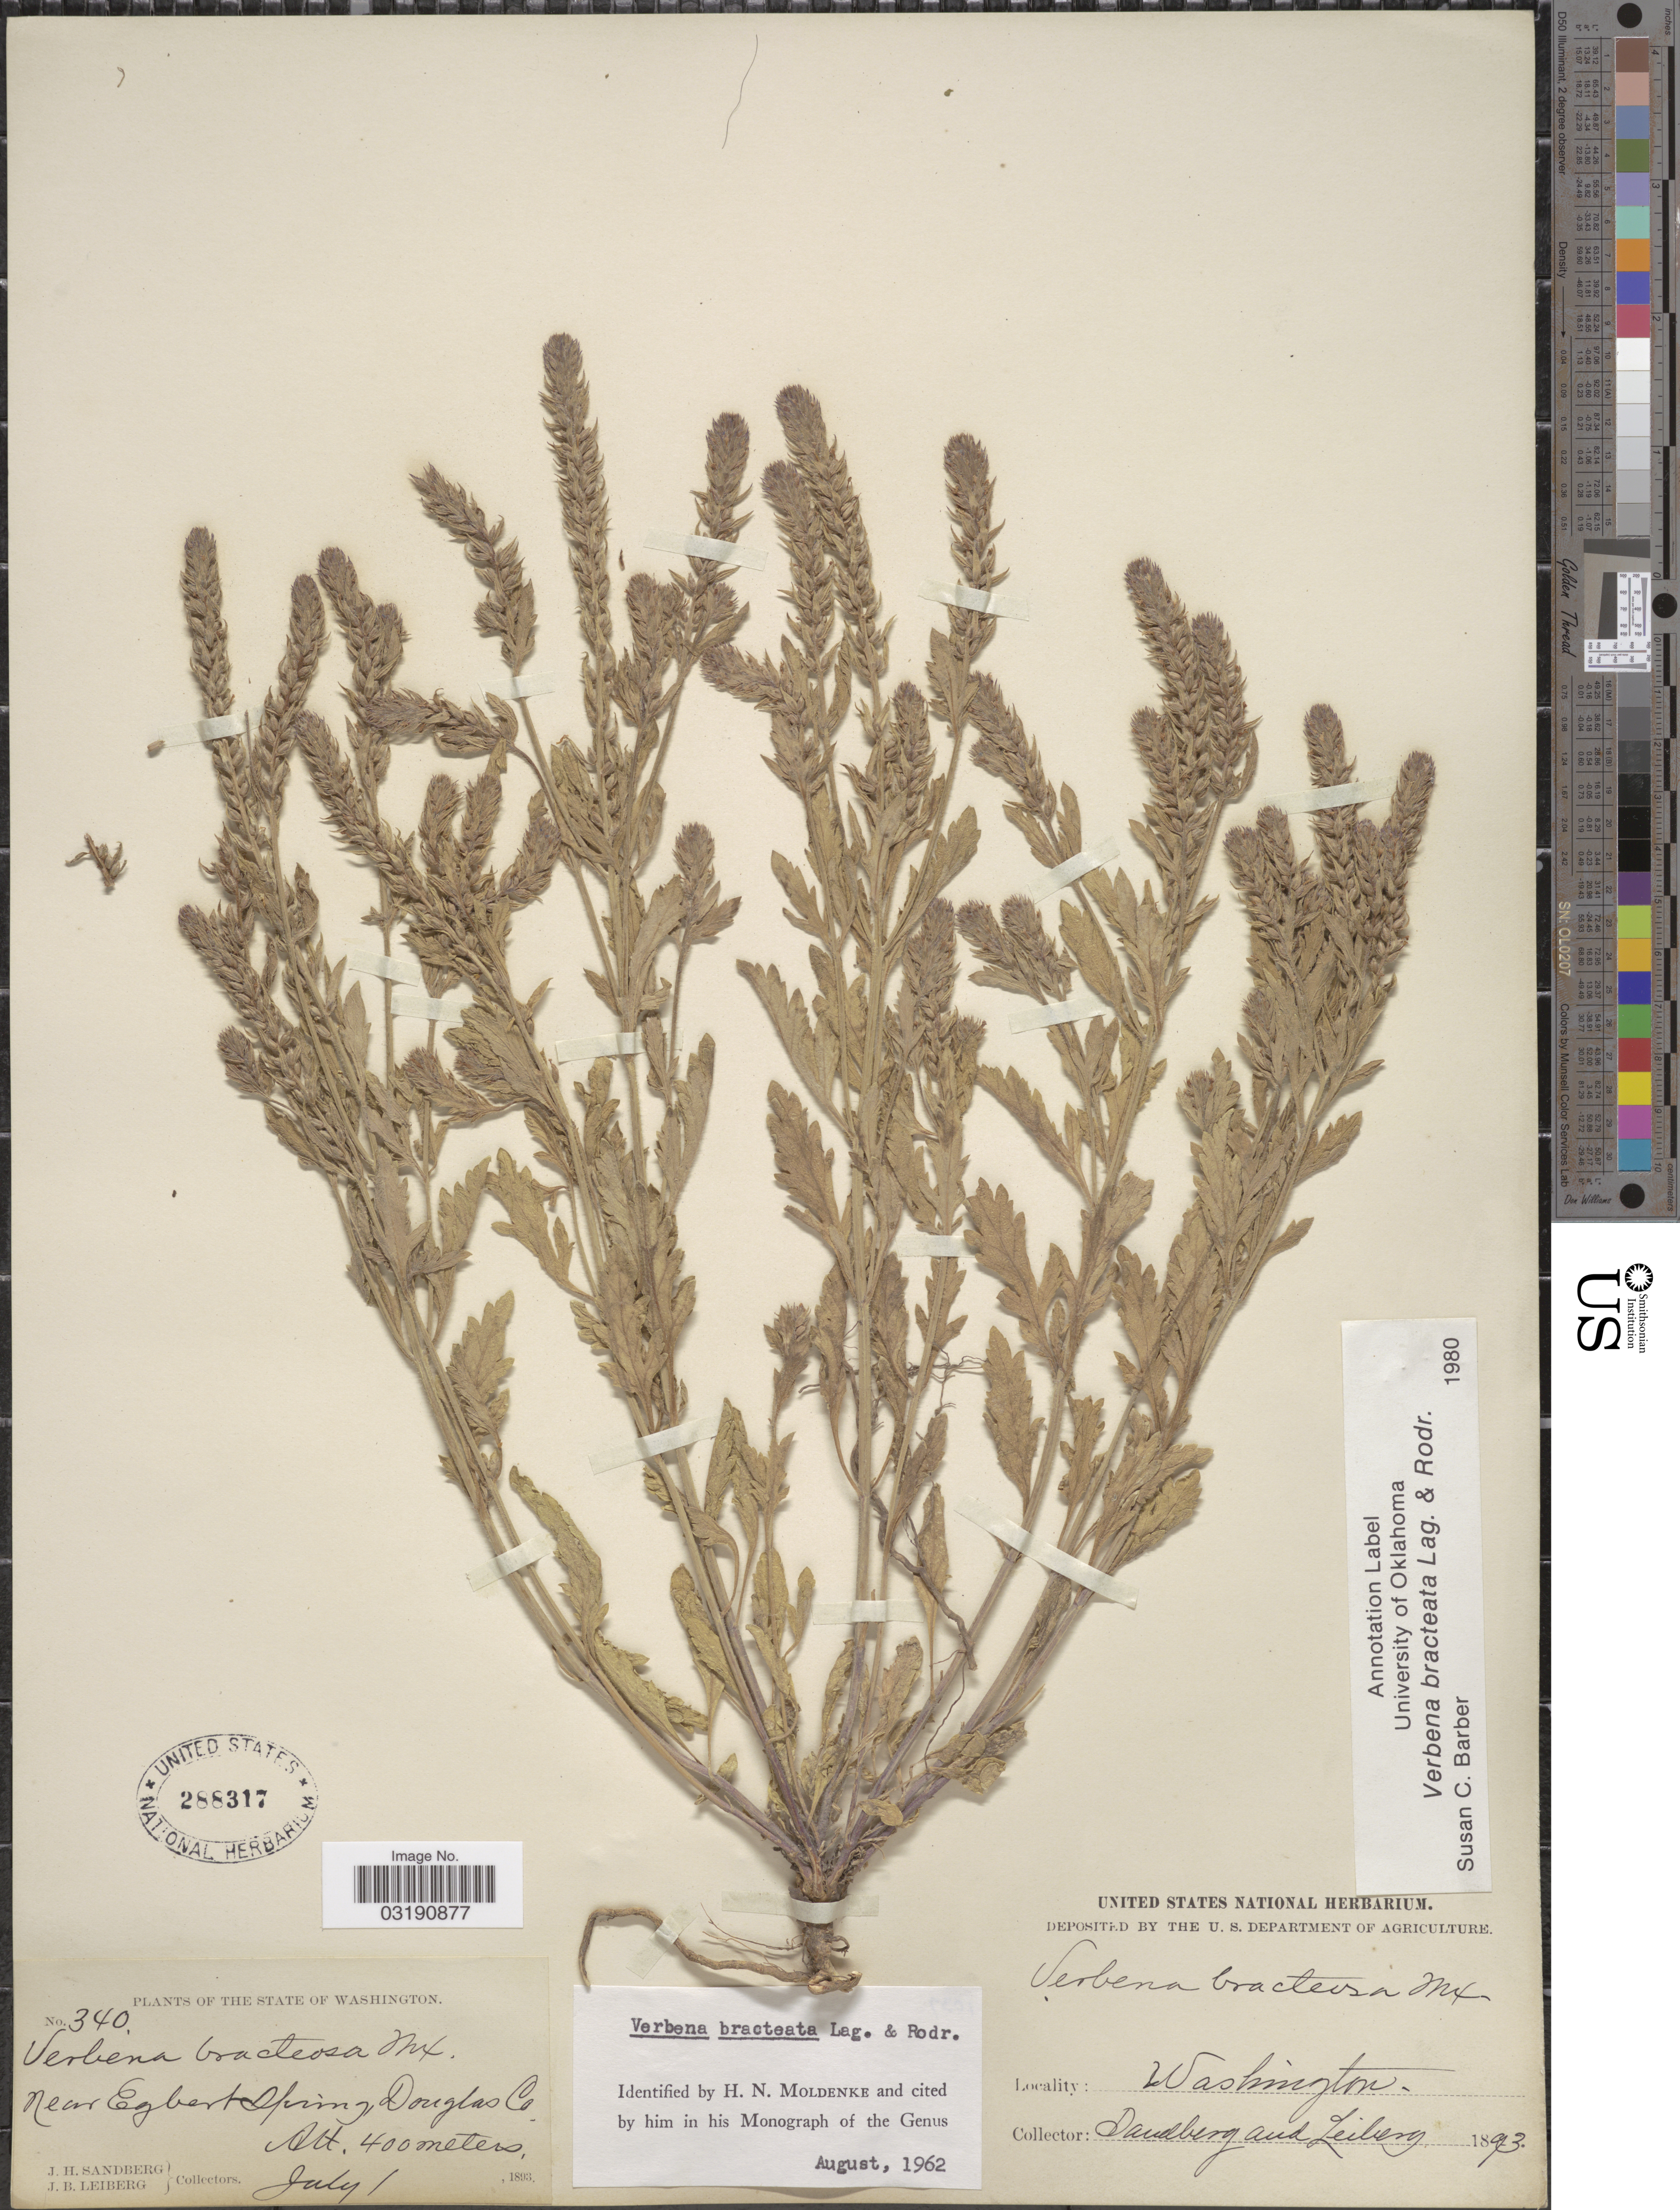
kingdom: Plantae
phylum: Tracheophyta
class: Magnoliopsida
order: Lamiales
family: Verbenaceae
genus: Verbena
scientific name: Verbena bracteata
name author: Cav. ex Lag. & Rodr.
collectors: J. H. Sandberg & J. B. Leiberg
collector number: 340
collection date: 1893-07-01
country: United States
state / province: Washington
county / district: Douglas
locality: Near Egbert Spring, Douglas Co.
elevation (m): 400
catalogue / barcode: US 288317